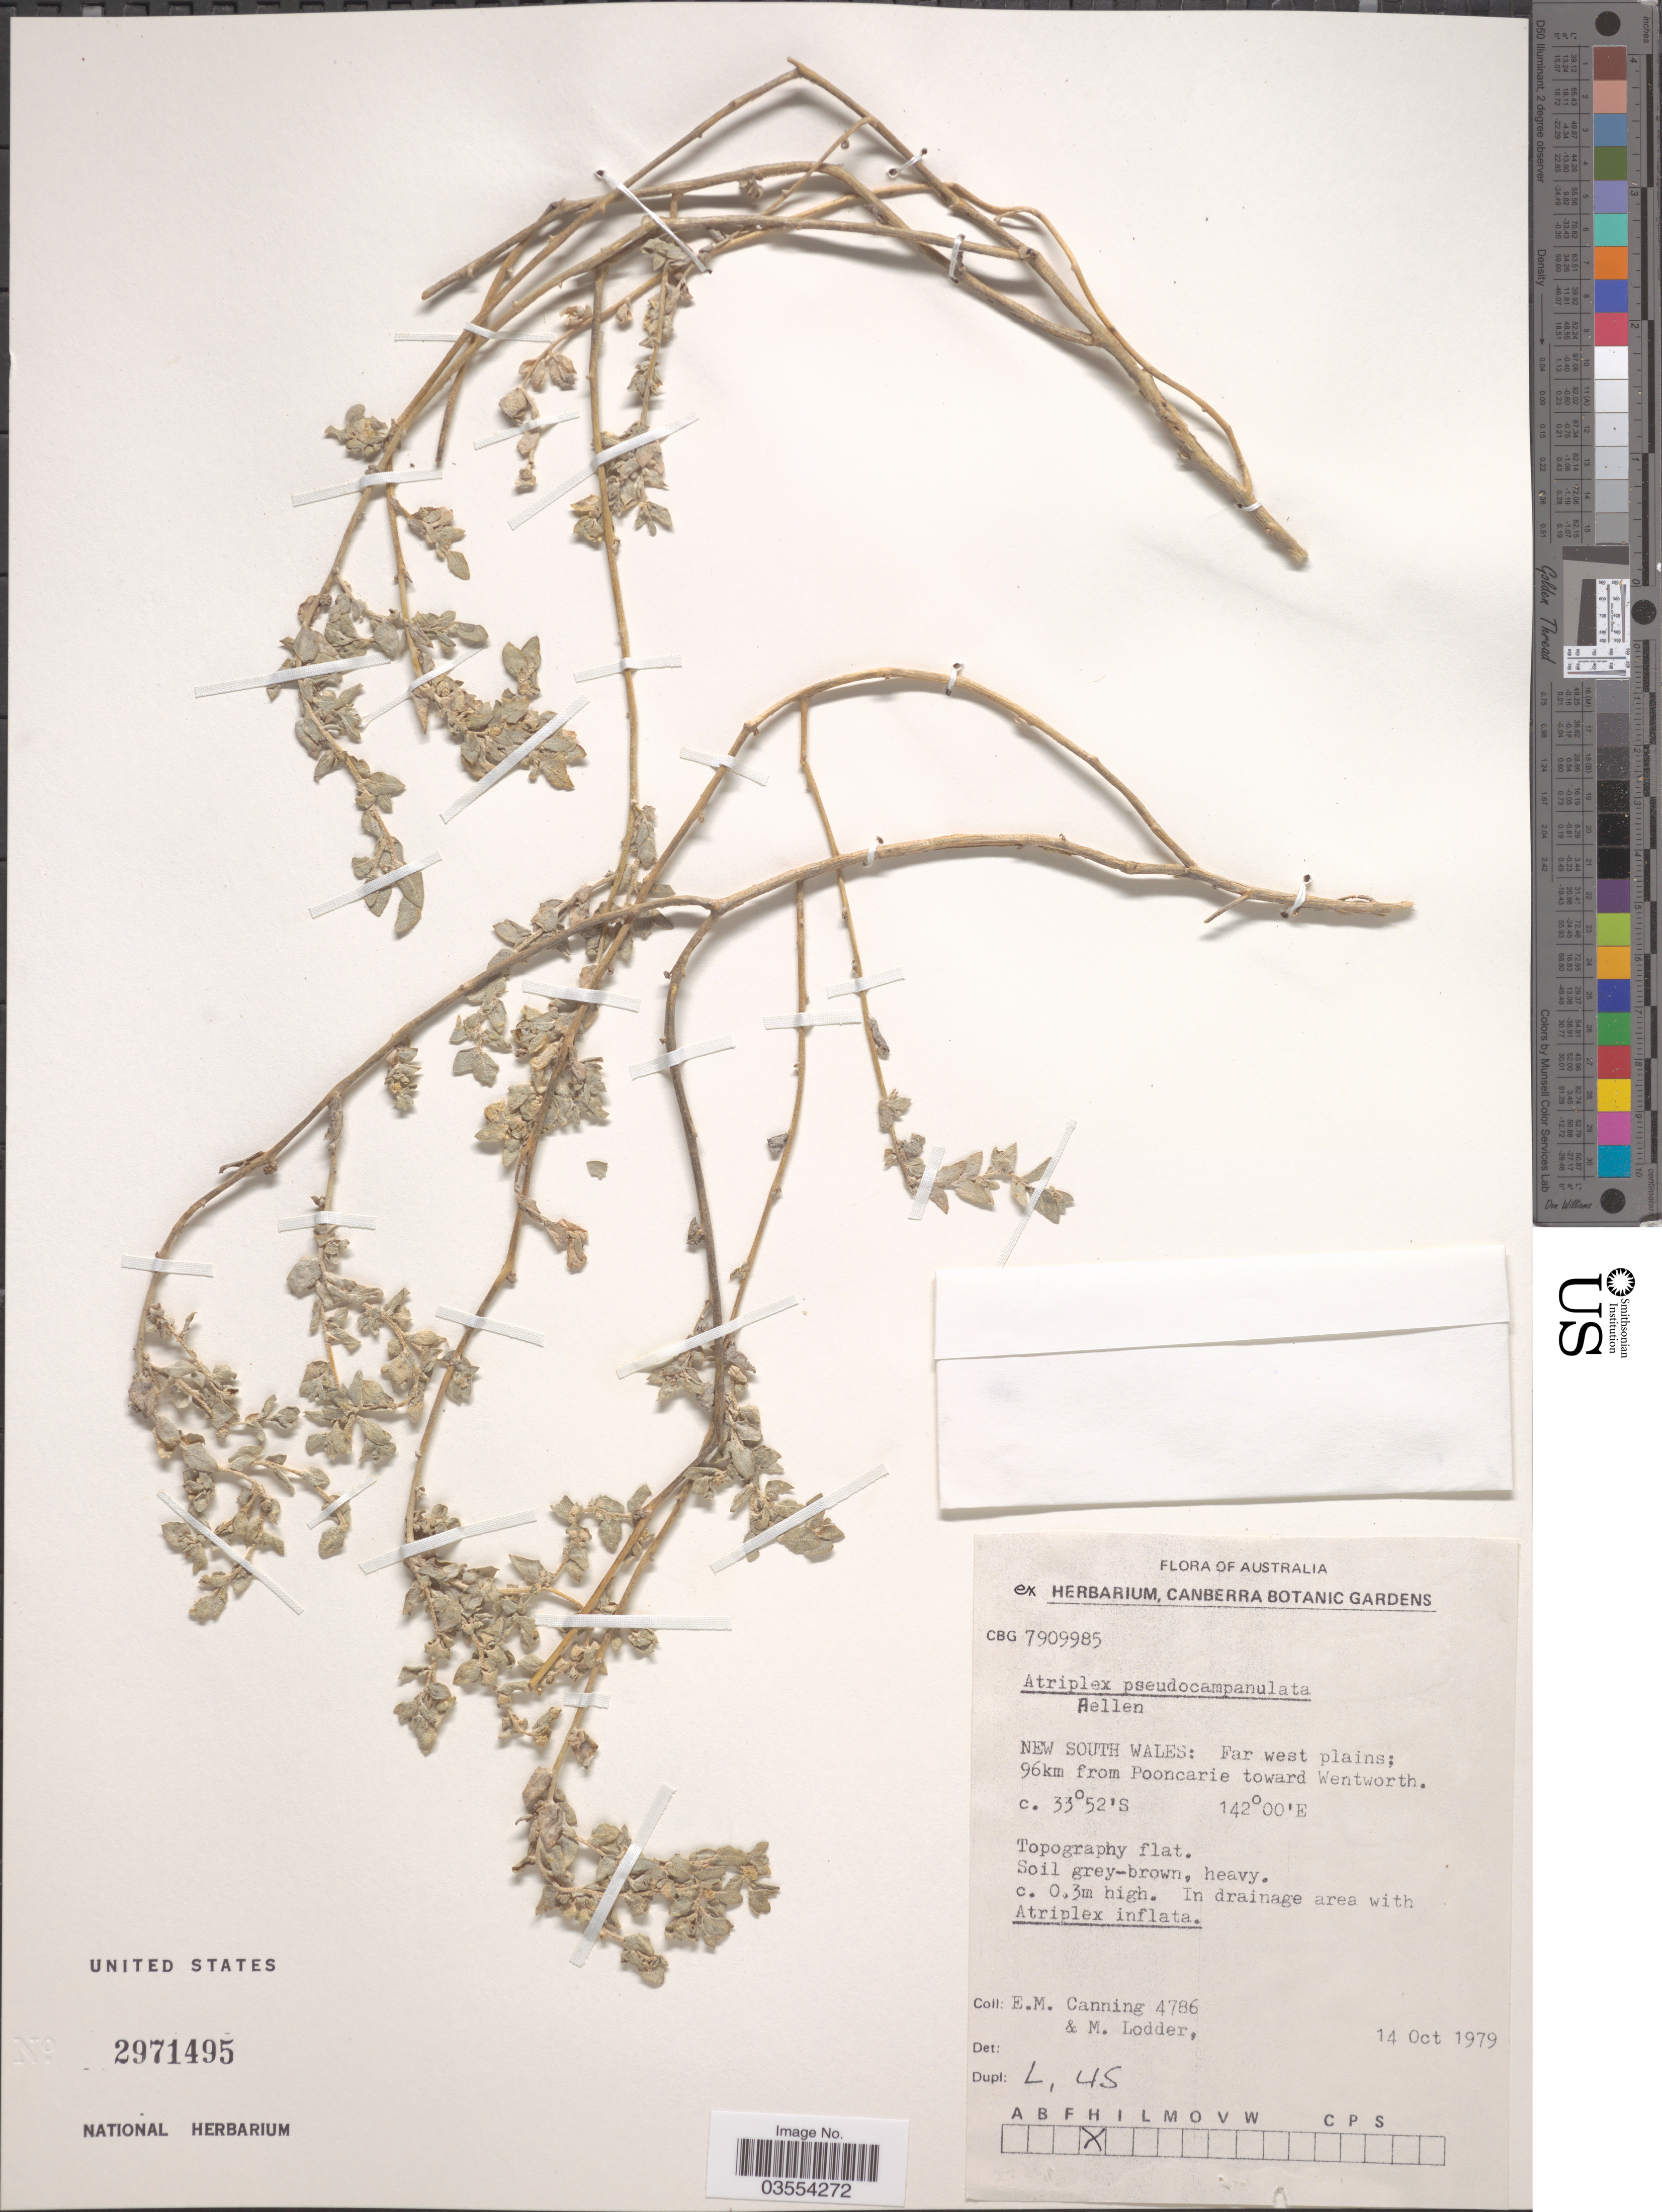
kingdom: Plantae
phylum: Tracheophyta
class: Magnoliopsida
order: Caryophyllales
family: Amaranthaceae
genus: Atriplex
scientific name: Atriplex pseudocampanulata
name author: Aellen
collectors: E. Canning & M. Lodder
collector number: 4786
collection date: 1979-10-14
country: Australia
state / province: New South Wales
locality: Far west plains; 96km from Pooncarie toward Wentworth.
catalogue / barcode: US 2971495